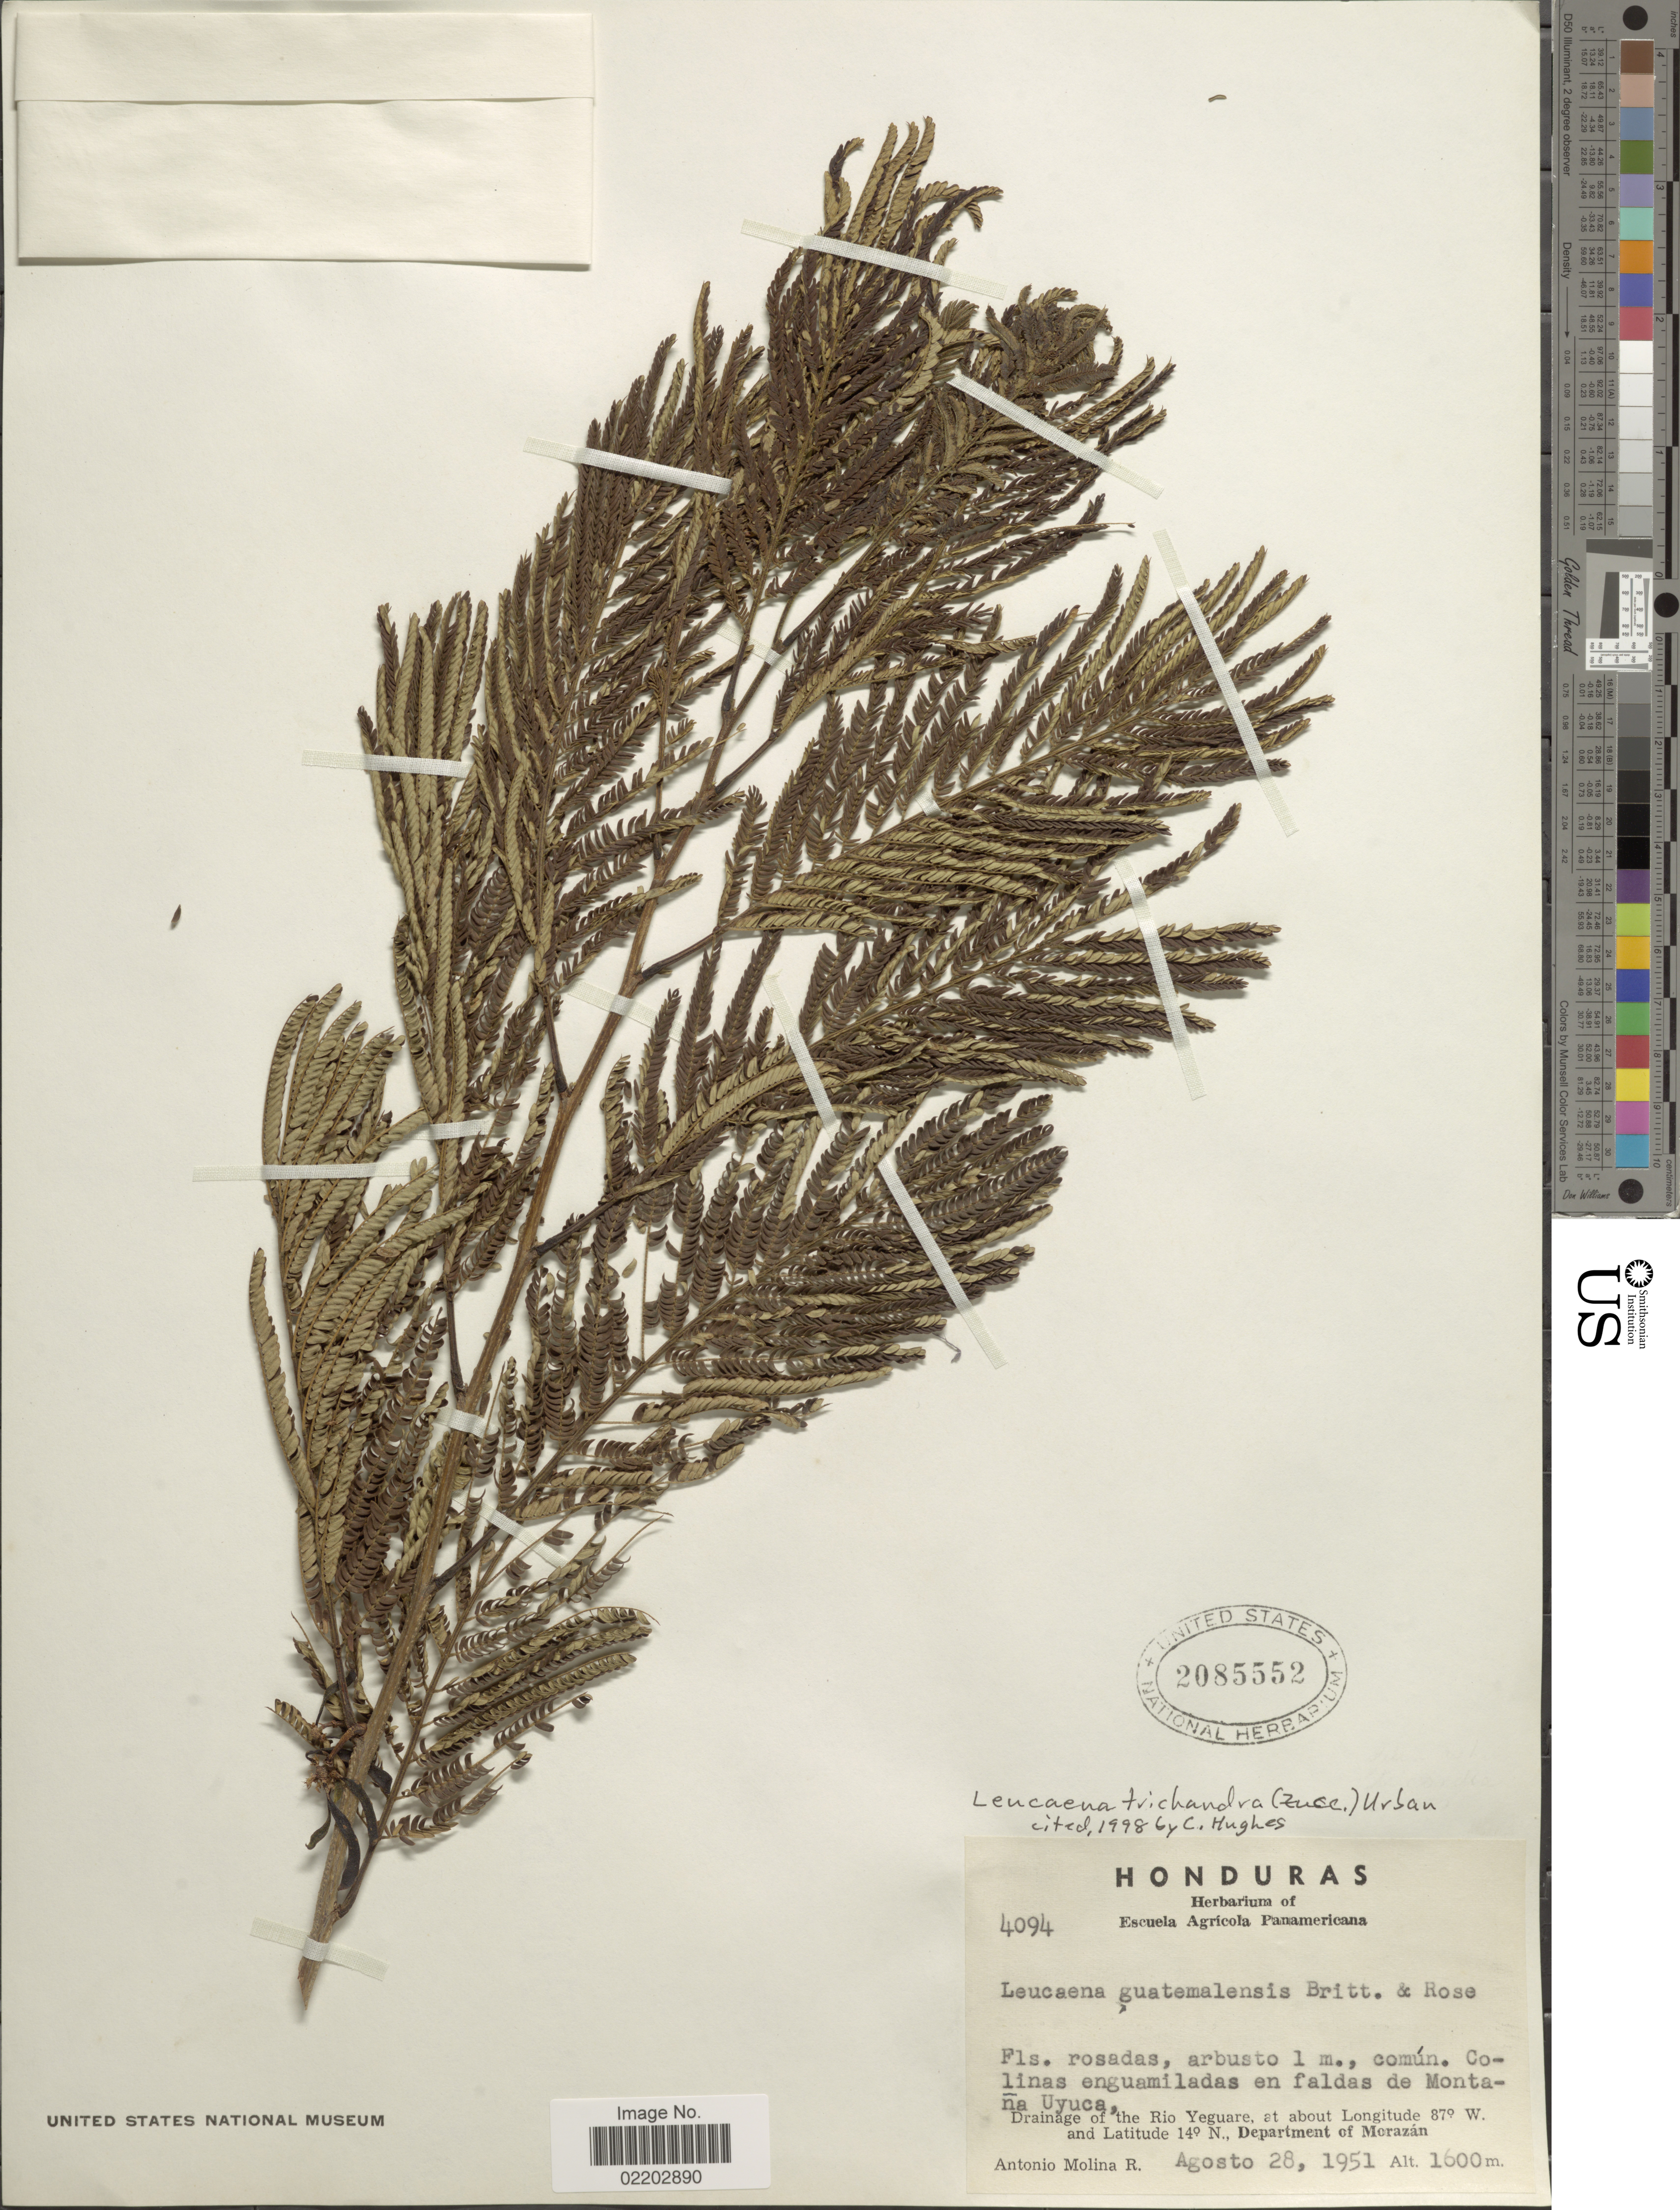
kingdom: Plantae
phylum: Tracheophyta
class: Magnoliopsida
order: Fabales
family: Fabaceae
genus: Leucaena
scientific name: Leucaena trichandra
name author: (Zucc.) Urb.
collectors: A. Molina R.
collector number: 4094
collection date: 1951-08-28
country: Honduras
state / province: Fco. Morazán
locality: Colinas enguamiladas en faldas de Montaña Uyuca, drainage of the Rio Yeguare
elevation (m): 1600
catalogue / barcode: US 2085552